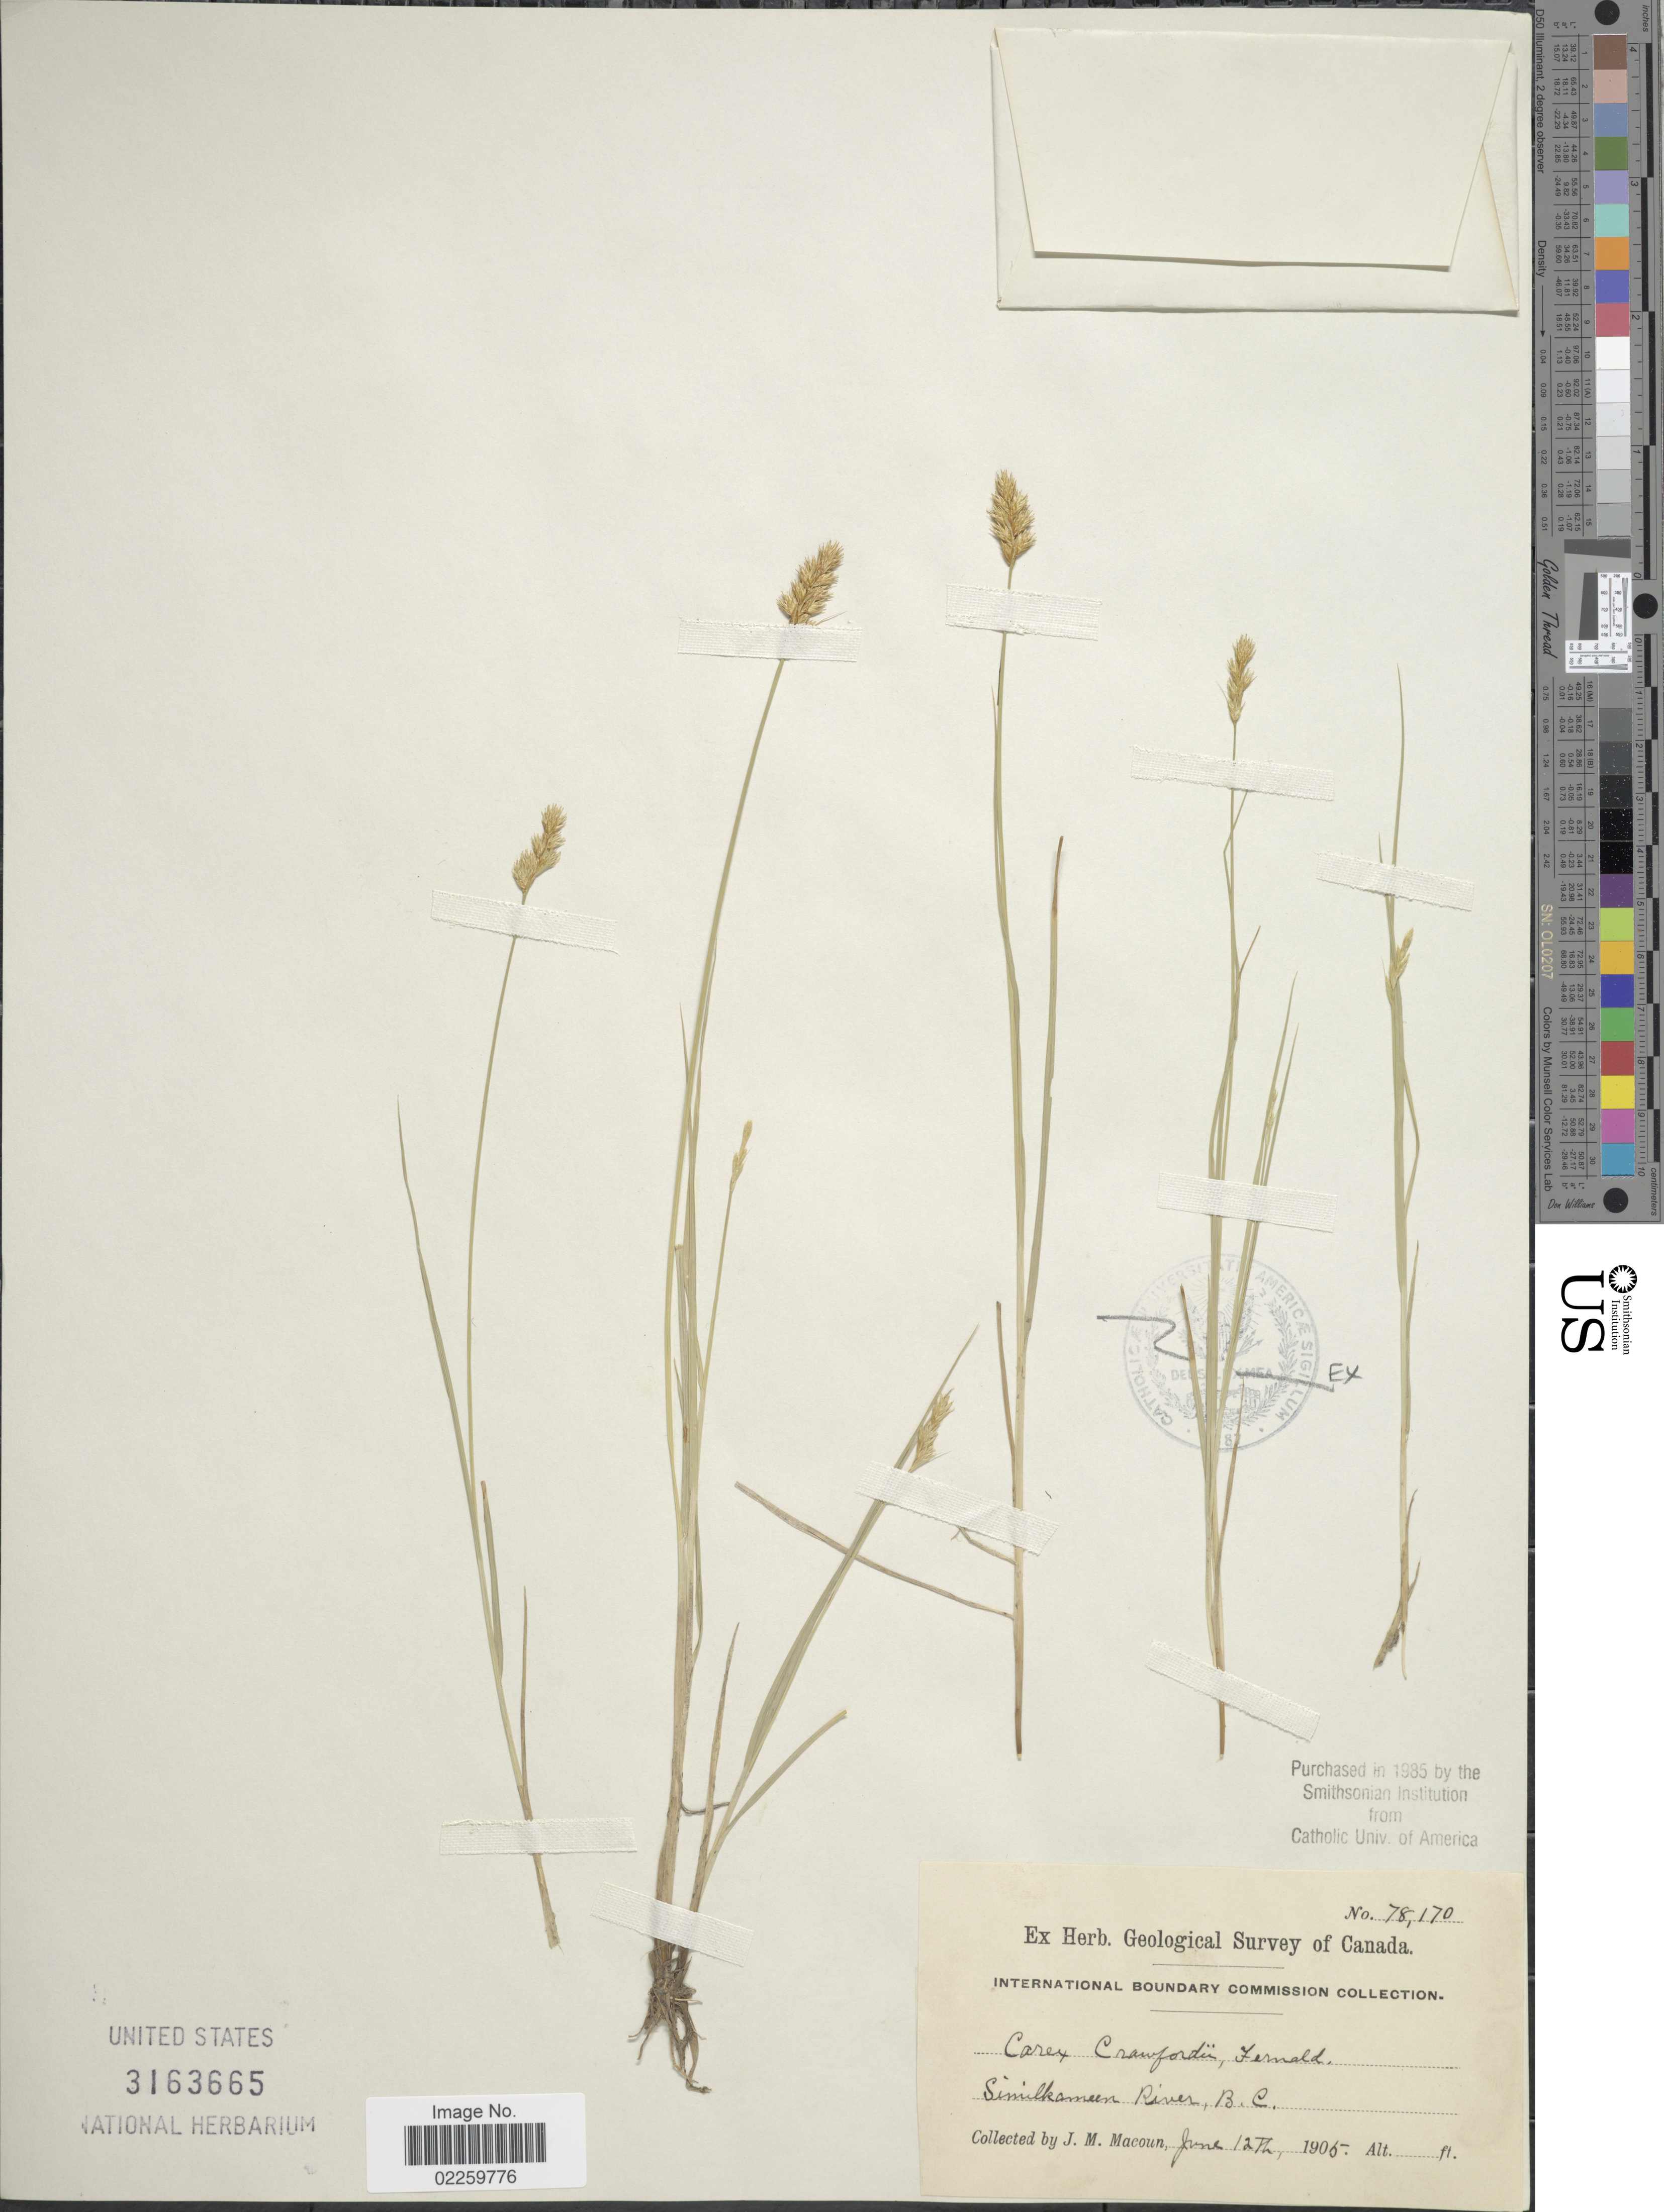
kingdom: Plantae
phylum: Tracheophyta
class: Liliopsida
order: Poales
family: Cyperaceae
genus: Carex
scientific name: Carex crawfordii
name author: Fernald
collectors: J. Macoun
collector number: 78170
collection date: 1905-06-12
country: Canada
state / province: British Columbia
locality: Similkameen River.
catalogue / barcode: US 3163665